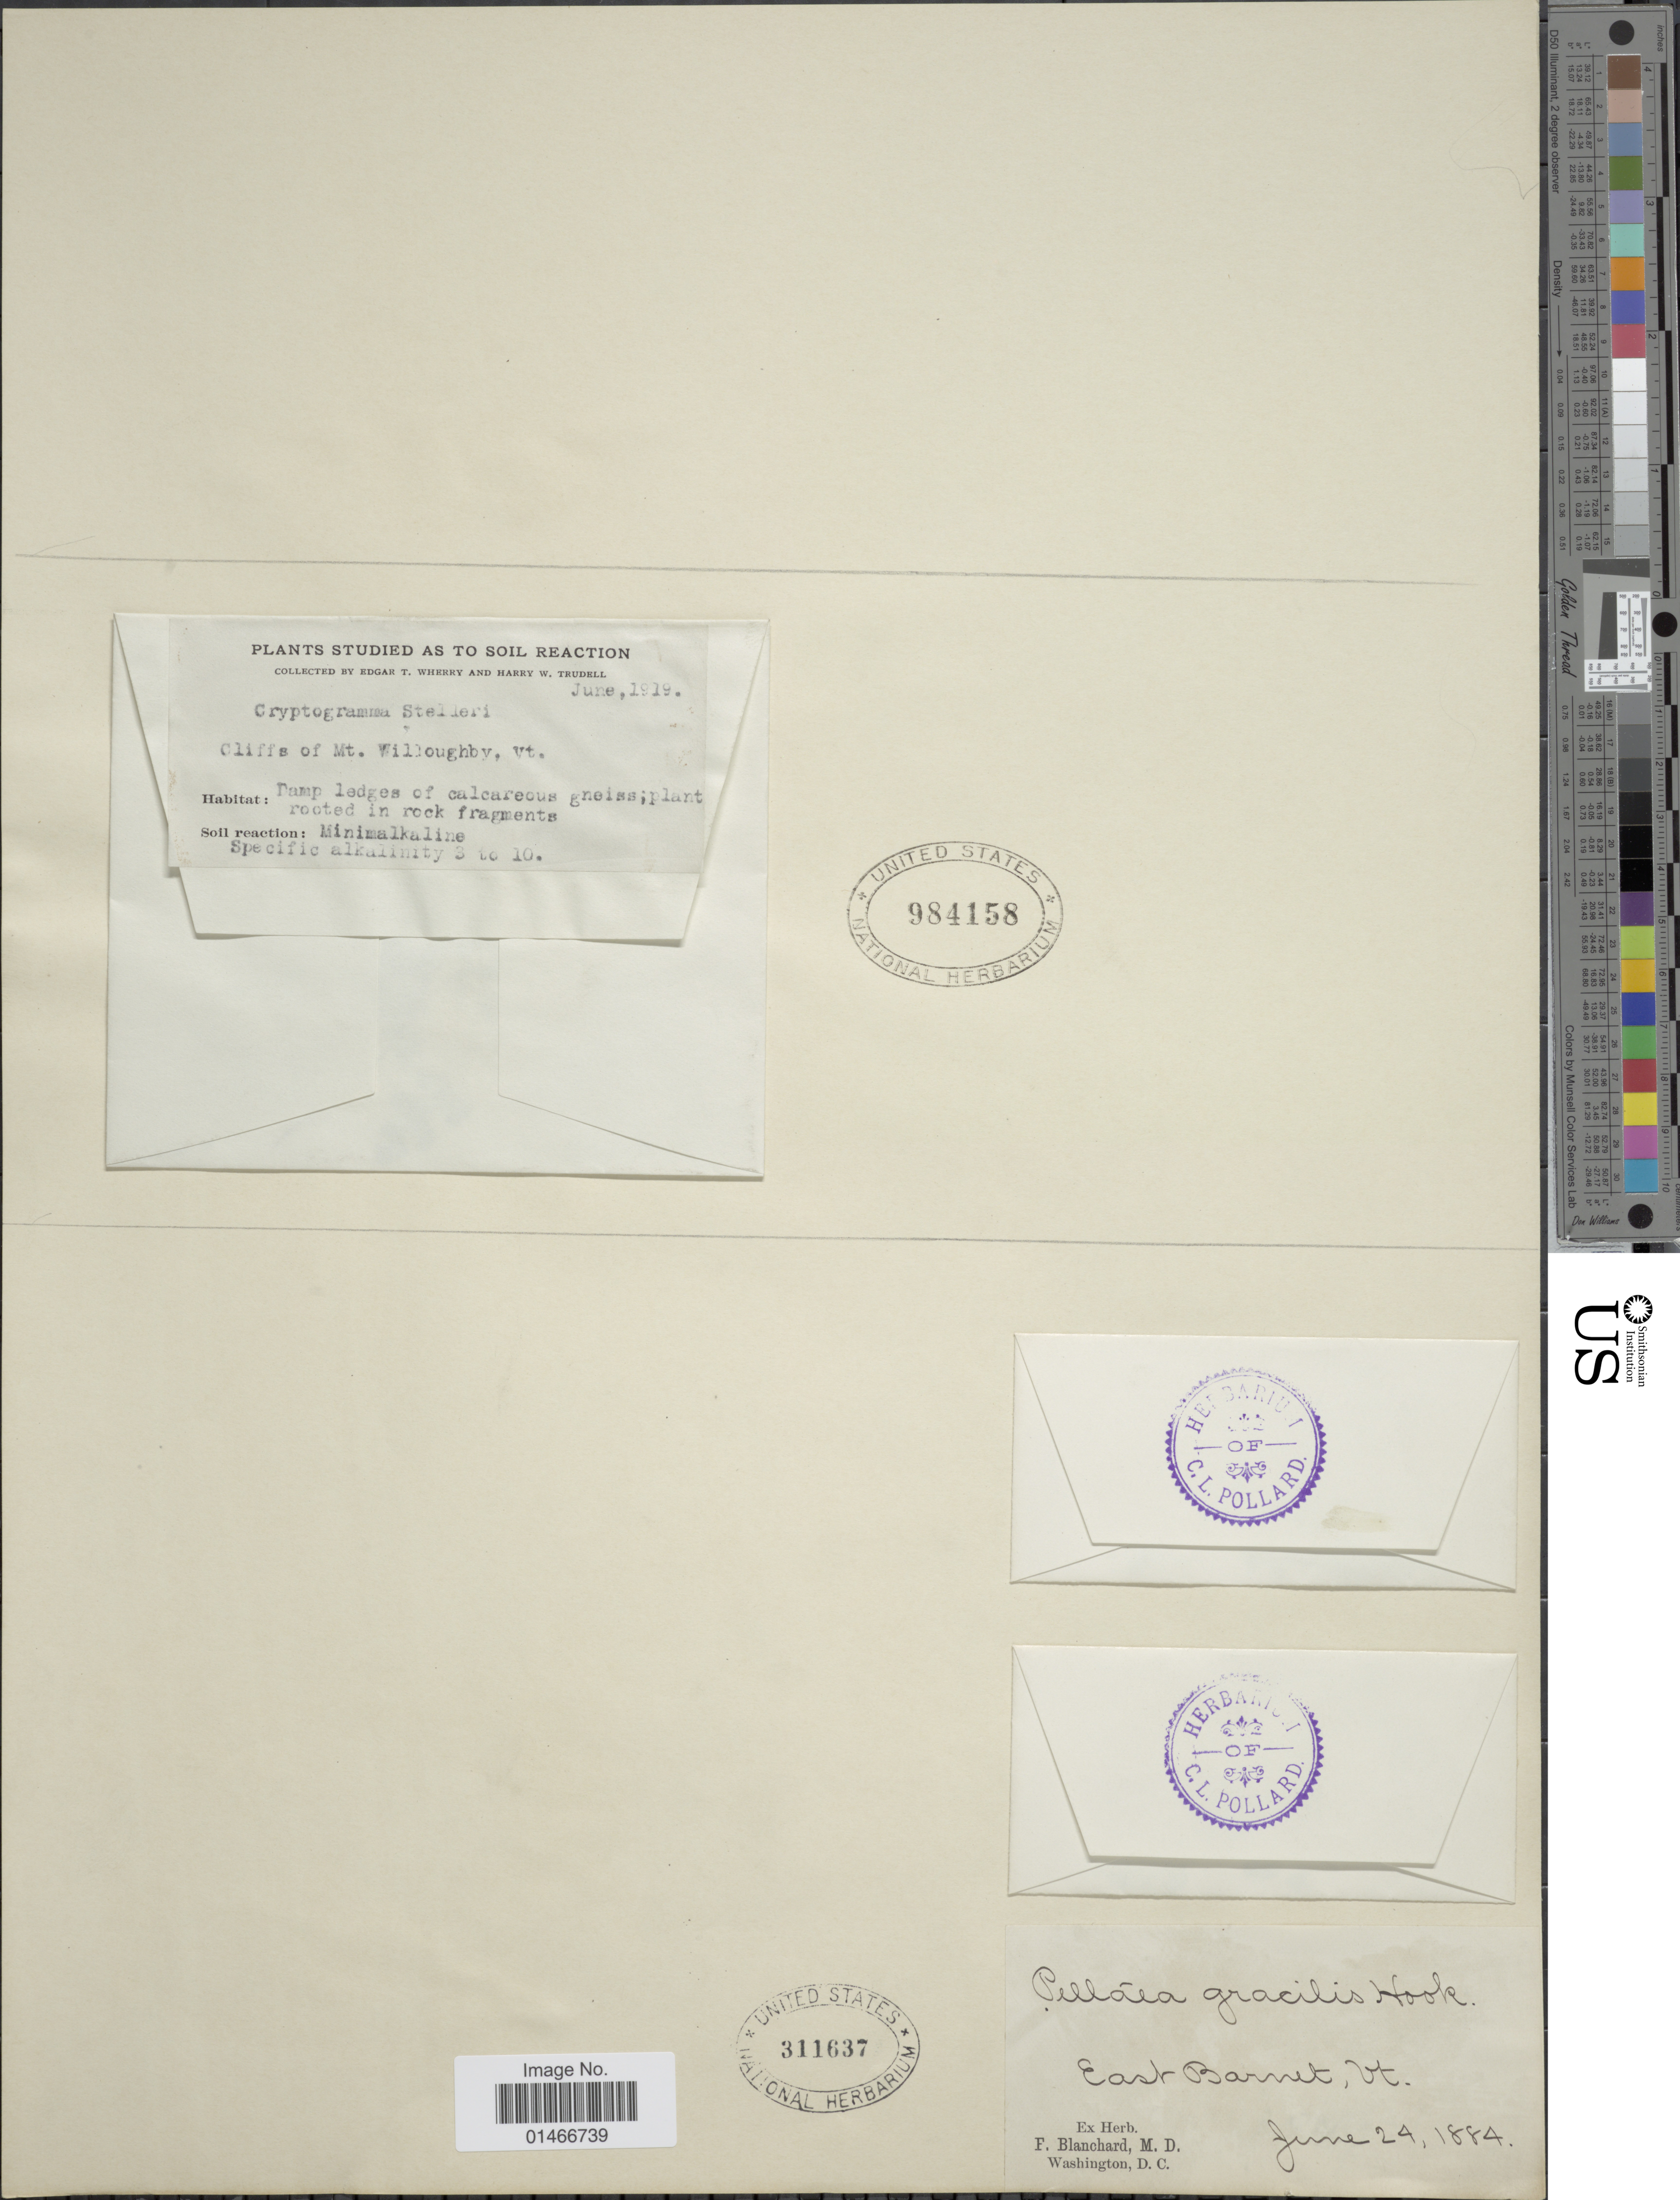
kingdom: Plantae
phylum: Tracheophyta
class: Polypodiopsida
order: Polypodiales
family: Pteridaceae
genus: Cryptogramma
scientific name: Cryptogramma stelleri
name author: (S.G. Gmel.) Prantl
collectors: ex herb. F. Blanchard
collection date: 1884-06-24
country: United States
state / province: Vermont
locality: East Barnet, Vt.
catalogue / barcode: US 311637